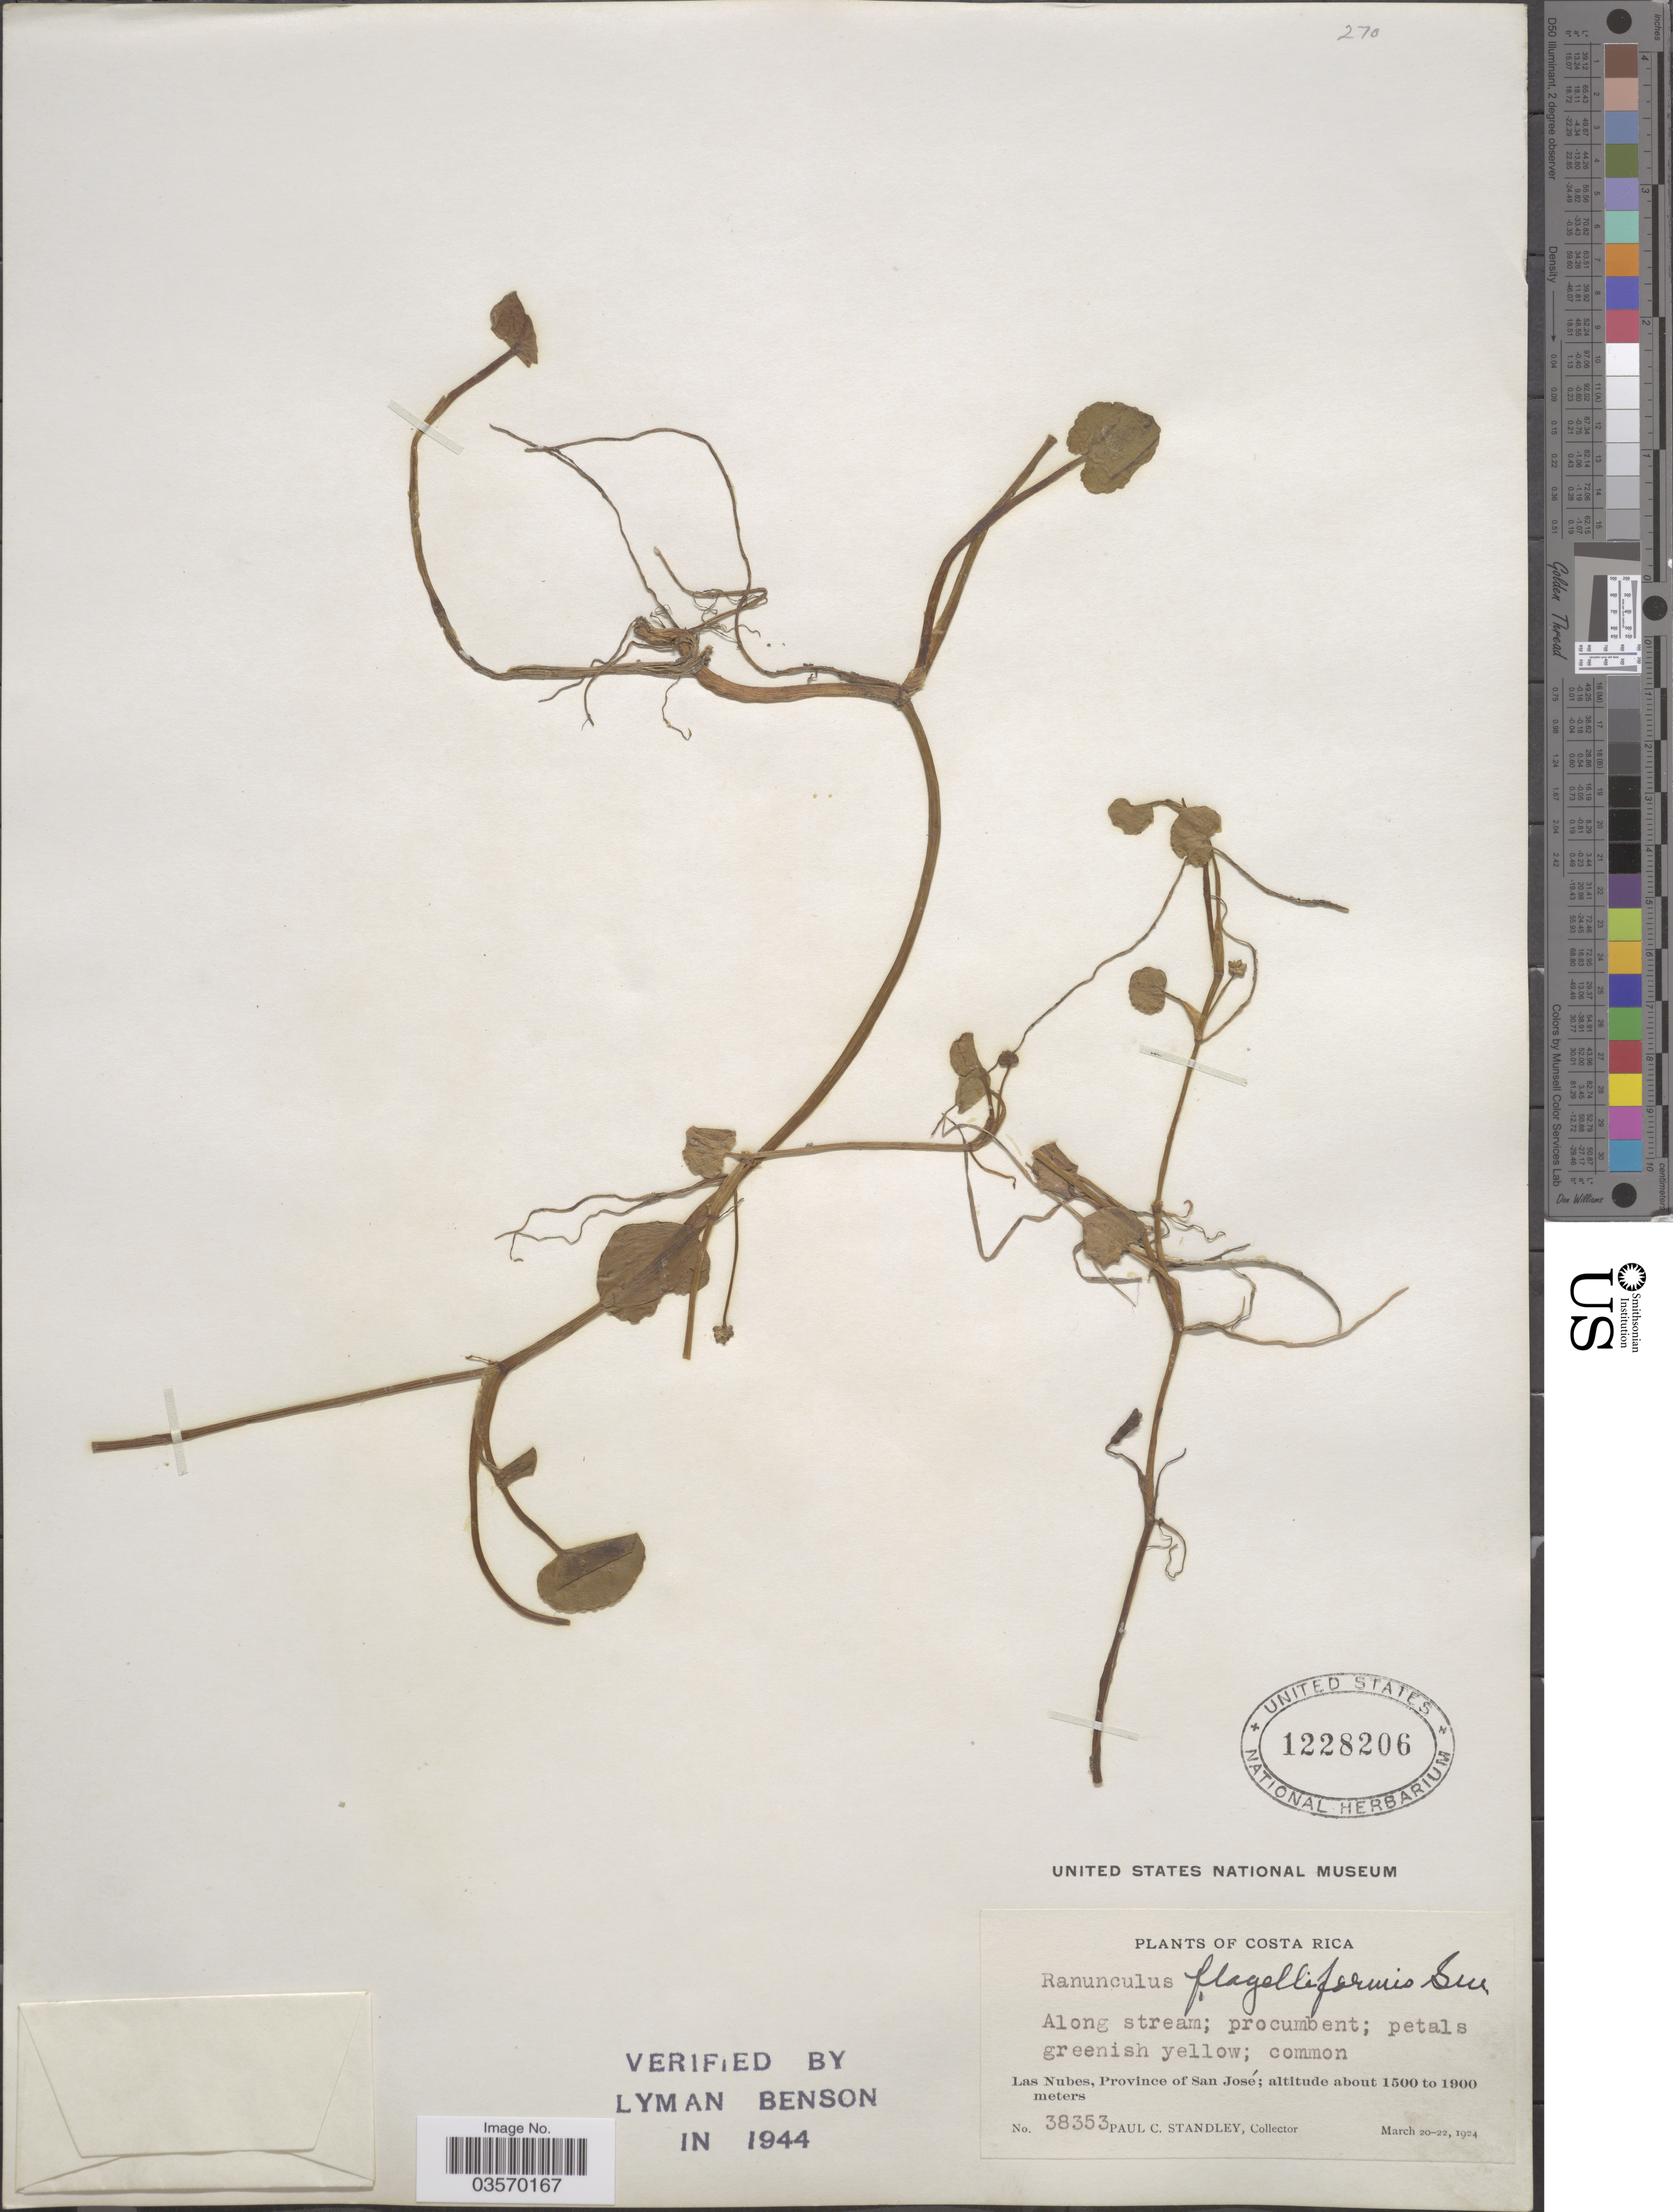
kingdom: Plantae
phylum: Tracheophyta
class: Magnoliopsida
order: Ranunculales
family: Ranunculaceae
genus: Ranunculus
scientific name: Ranunculus flagelliformis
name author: Sm.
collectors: P. C. Standley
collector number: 38353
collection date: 1924-03-20/1924-03-22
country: Costa Rica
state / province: San José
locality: Las Nubes.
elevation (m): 1500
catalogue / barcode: US 1228206